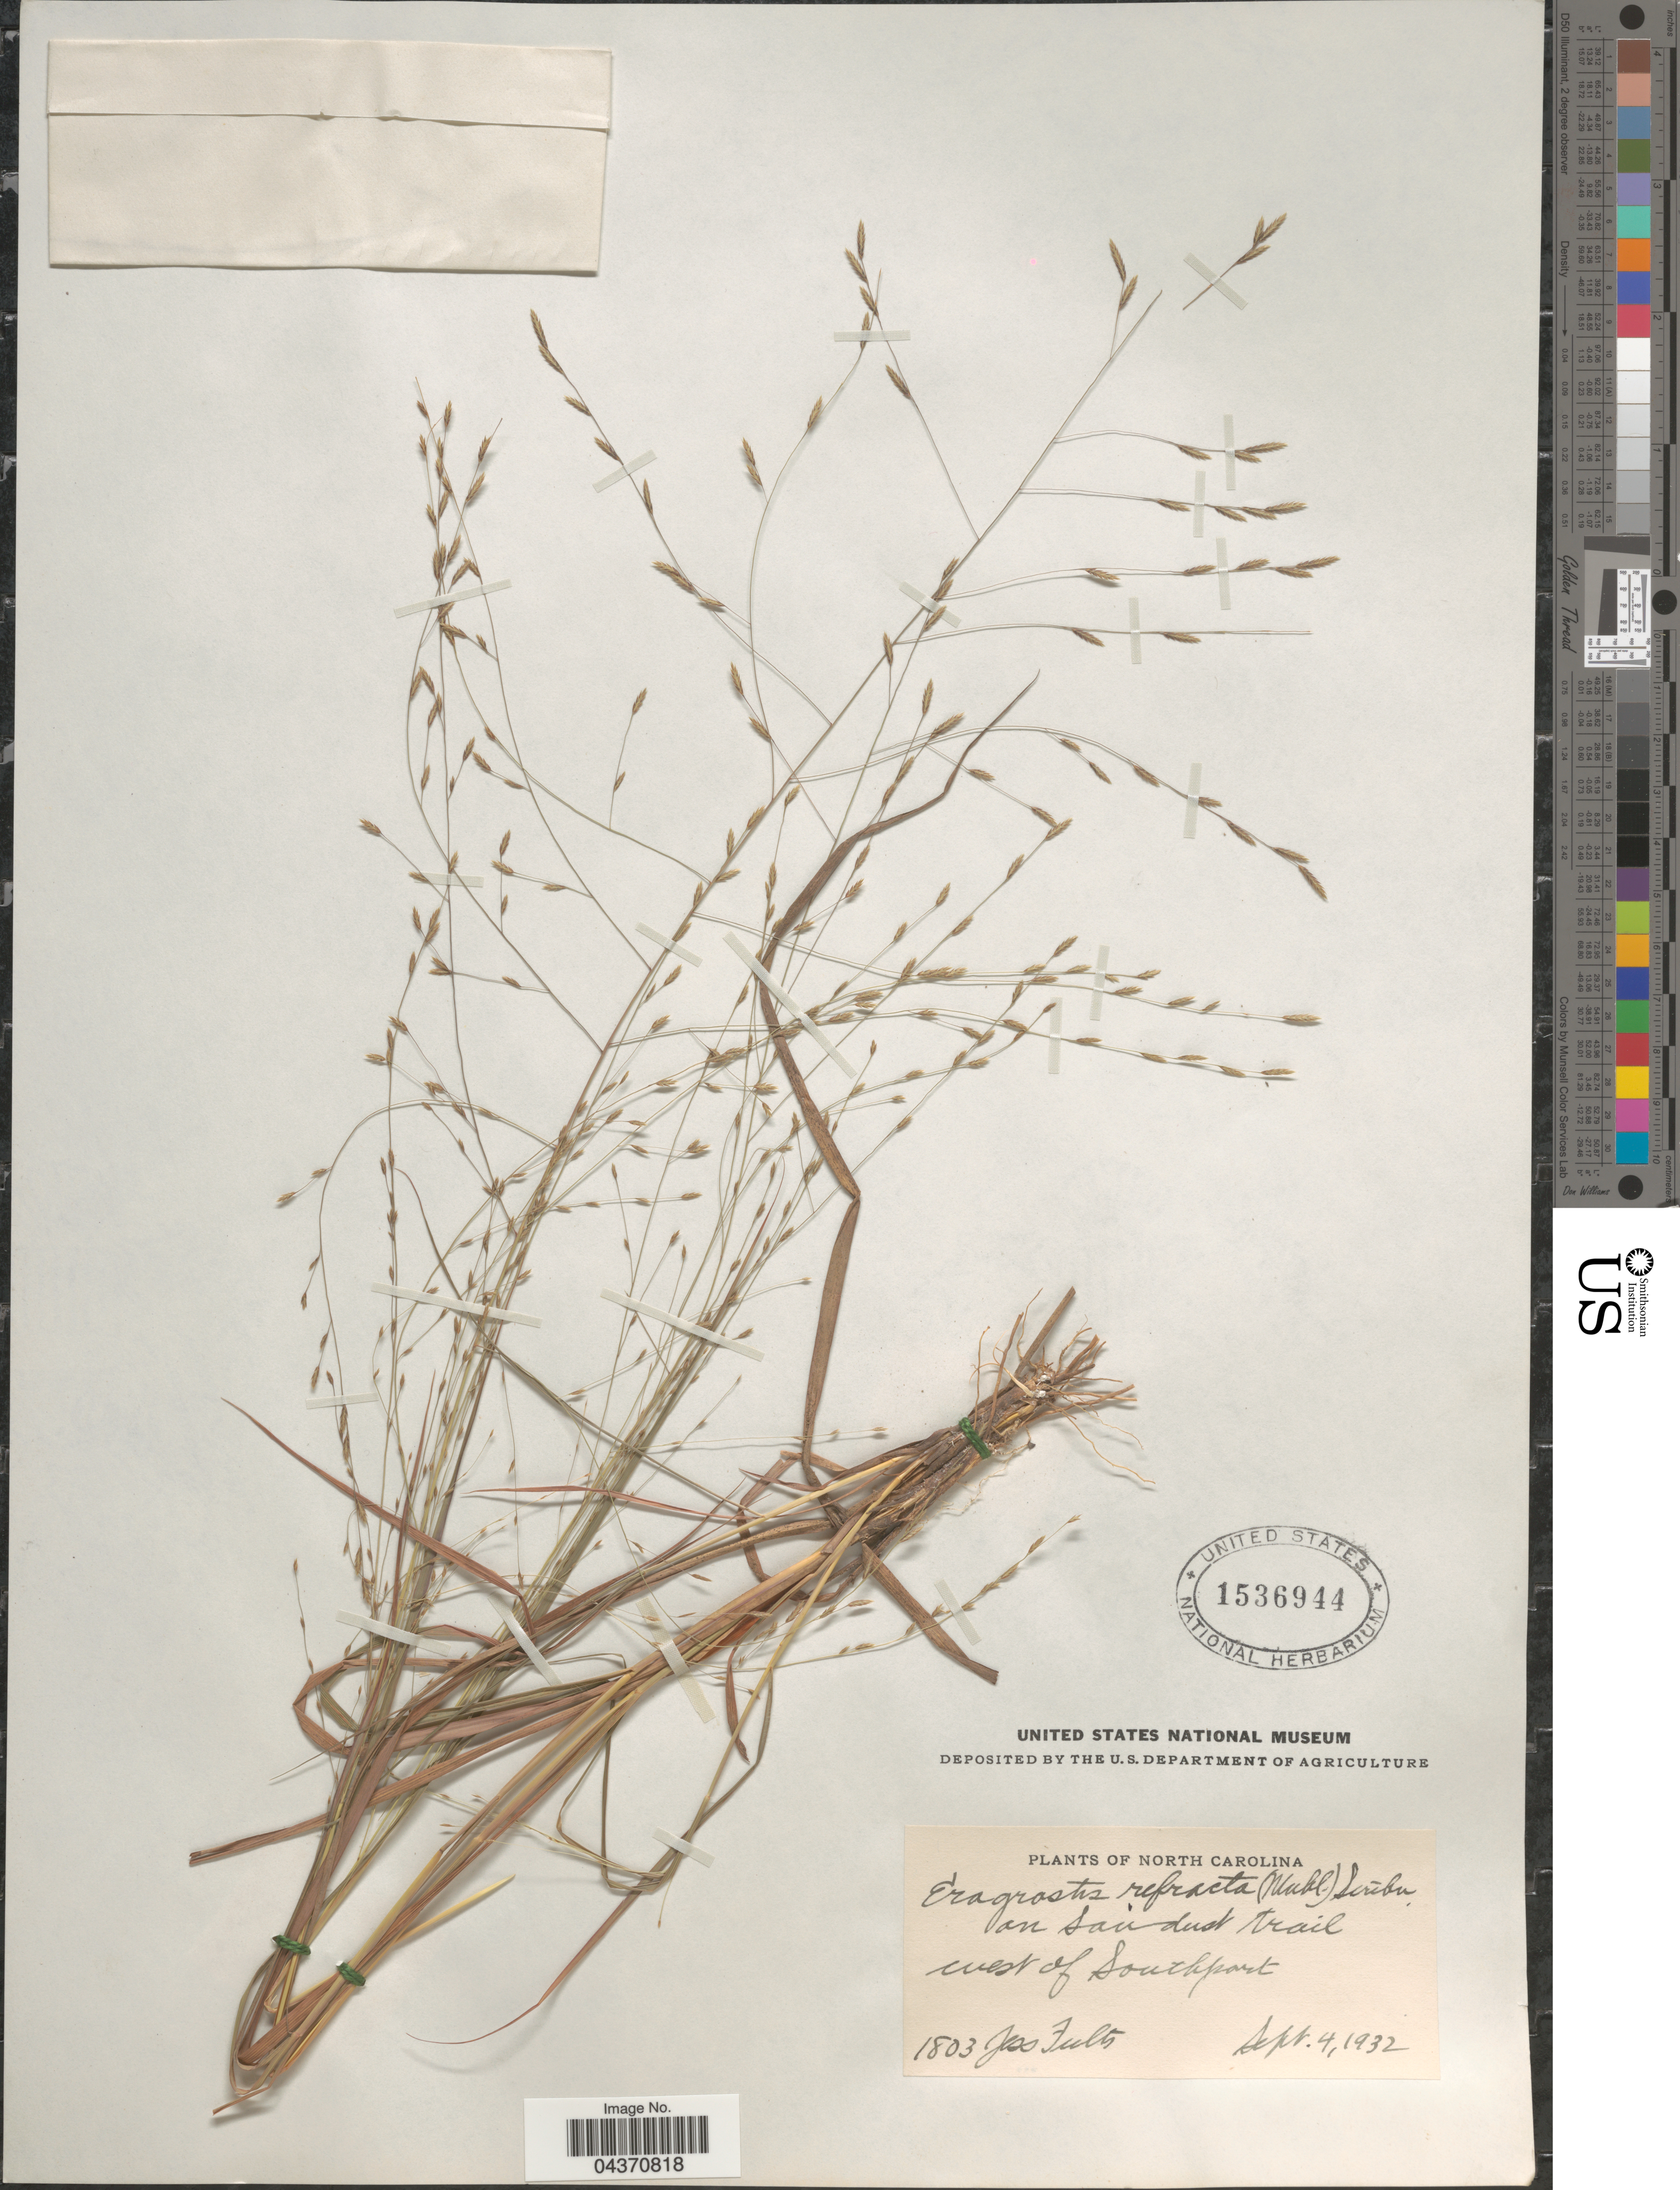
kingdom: Plantae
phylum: Tracheophyta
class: Liliopsida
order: Poales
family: Poaceae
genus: Eragrostis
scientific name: Eragrostis refracta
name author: (Muhl.) Scribn.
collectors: J. Fults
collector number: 1803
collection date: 1932-09-04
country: United States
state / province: North Carolina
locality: On sandust trail west of Southport.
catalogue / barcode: US 1536944